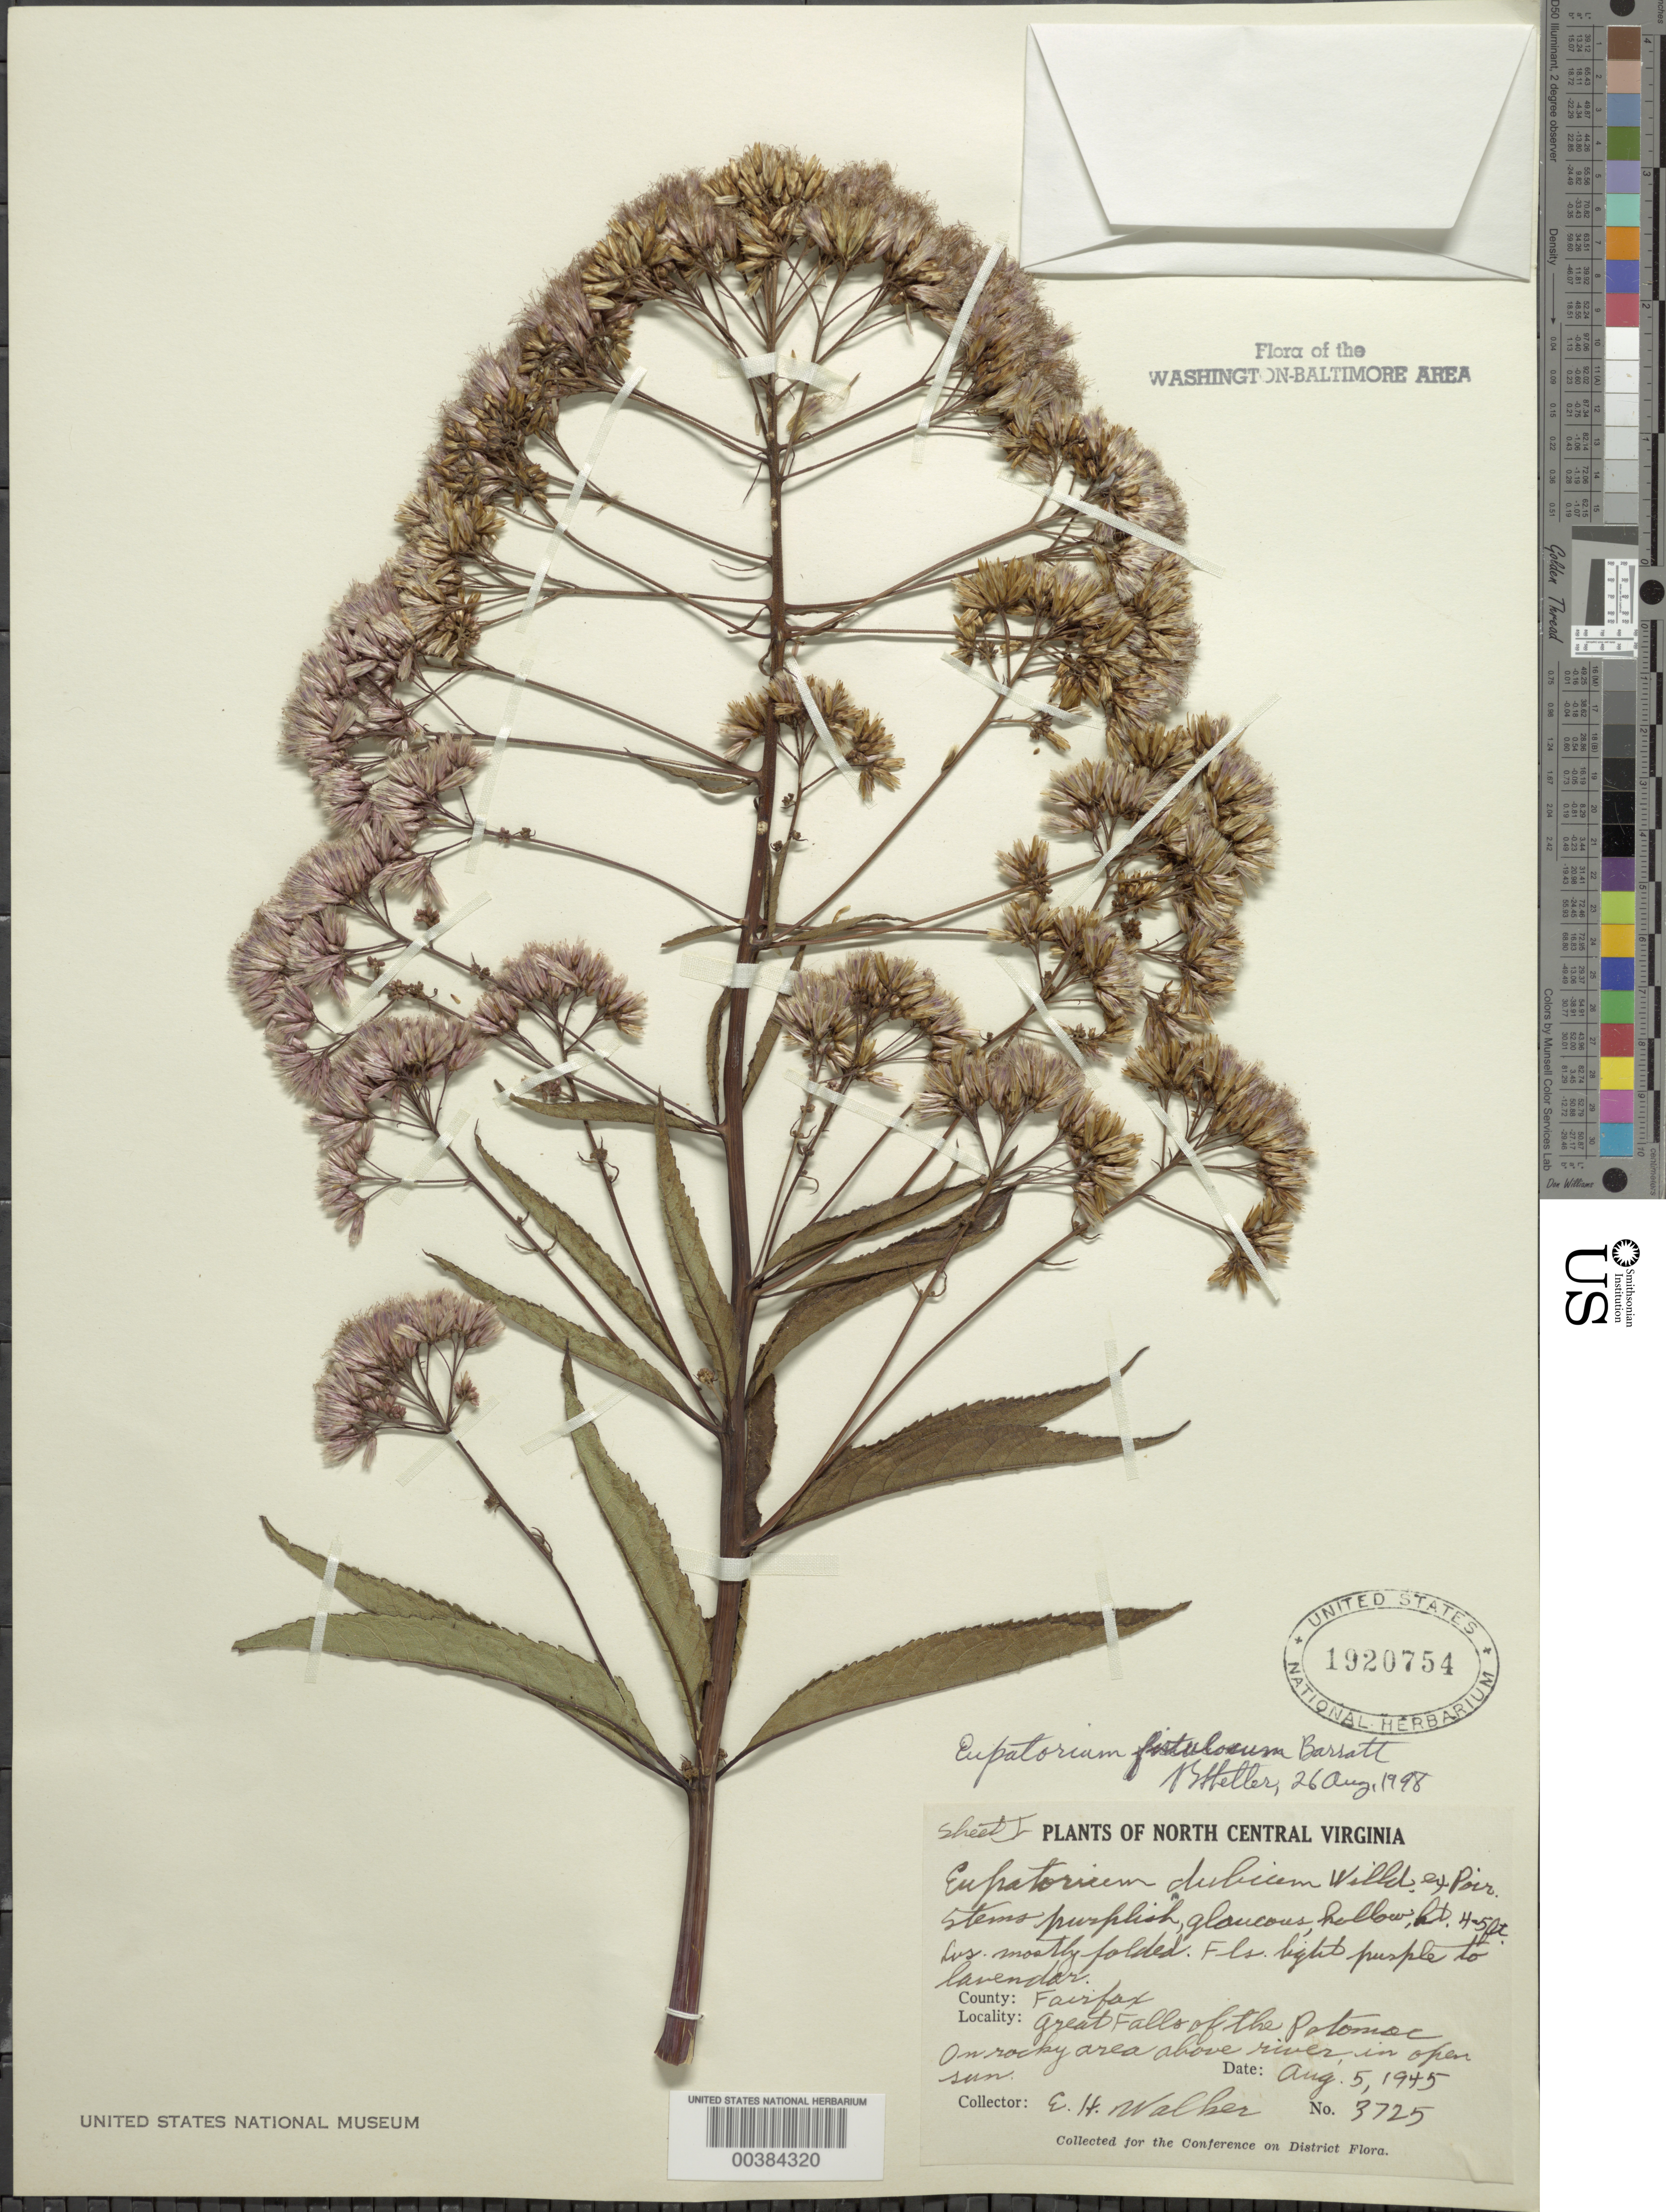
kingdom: Plantae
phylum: Tracheophyta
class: Magnoliopsida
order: Asterales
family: Asteraceae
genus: Eupatorium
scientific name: Eupatorium fistulosum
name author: Barratt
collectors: E. H. Walker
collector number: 3725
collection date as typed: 05 Aug 1945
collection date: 1945-08-05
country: United States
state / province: Virginia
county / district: Fairfax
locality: Great Falls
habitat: On rocky area above river in open sun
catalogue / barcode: US 1920754